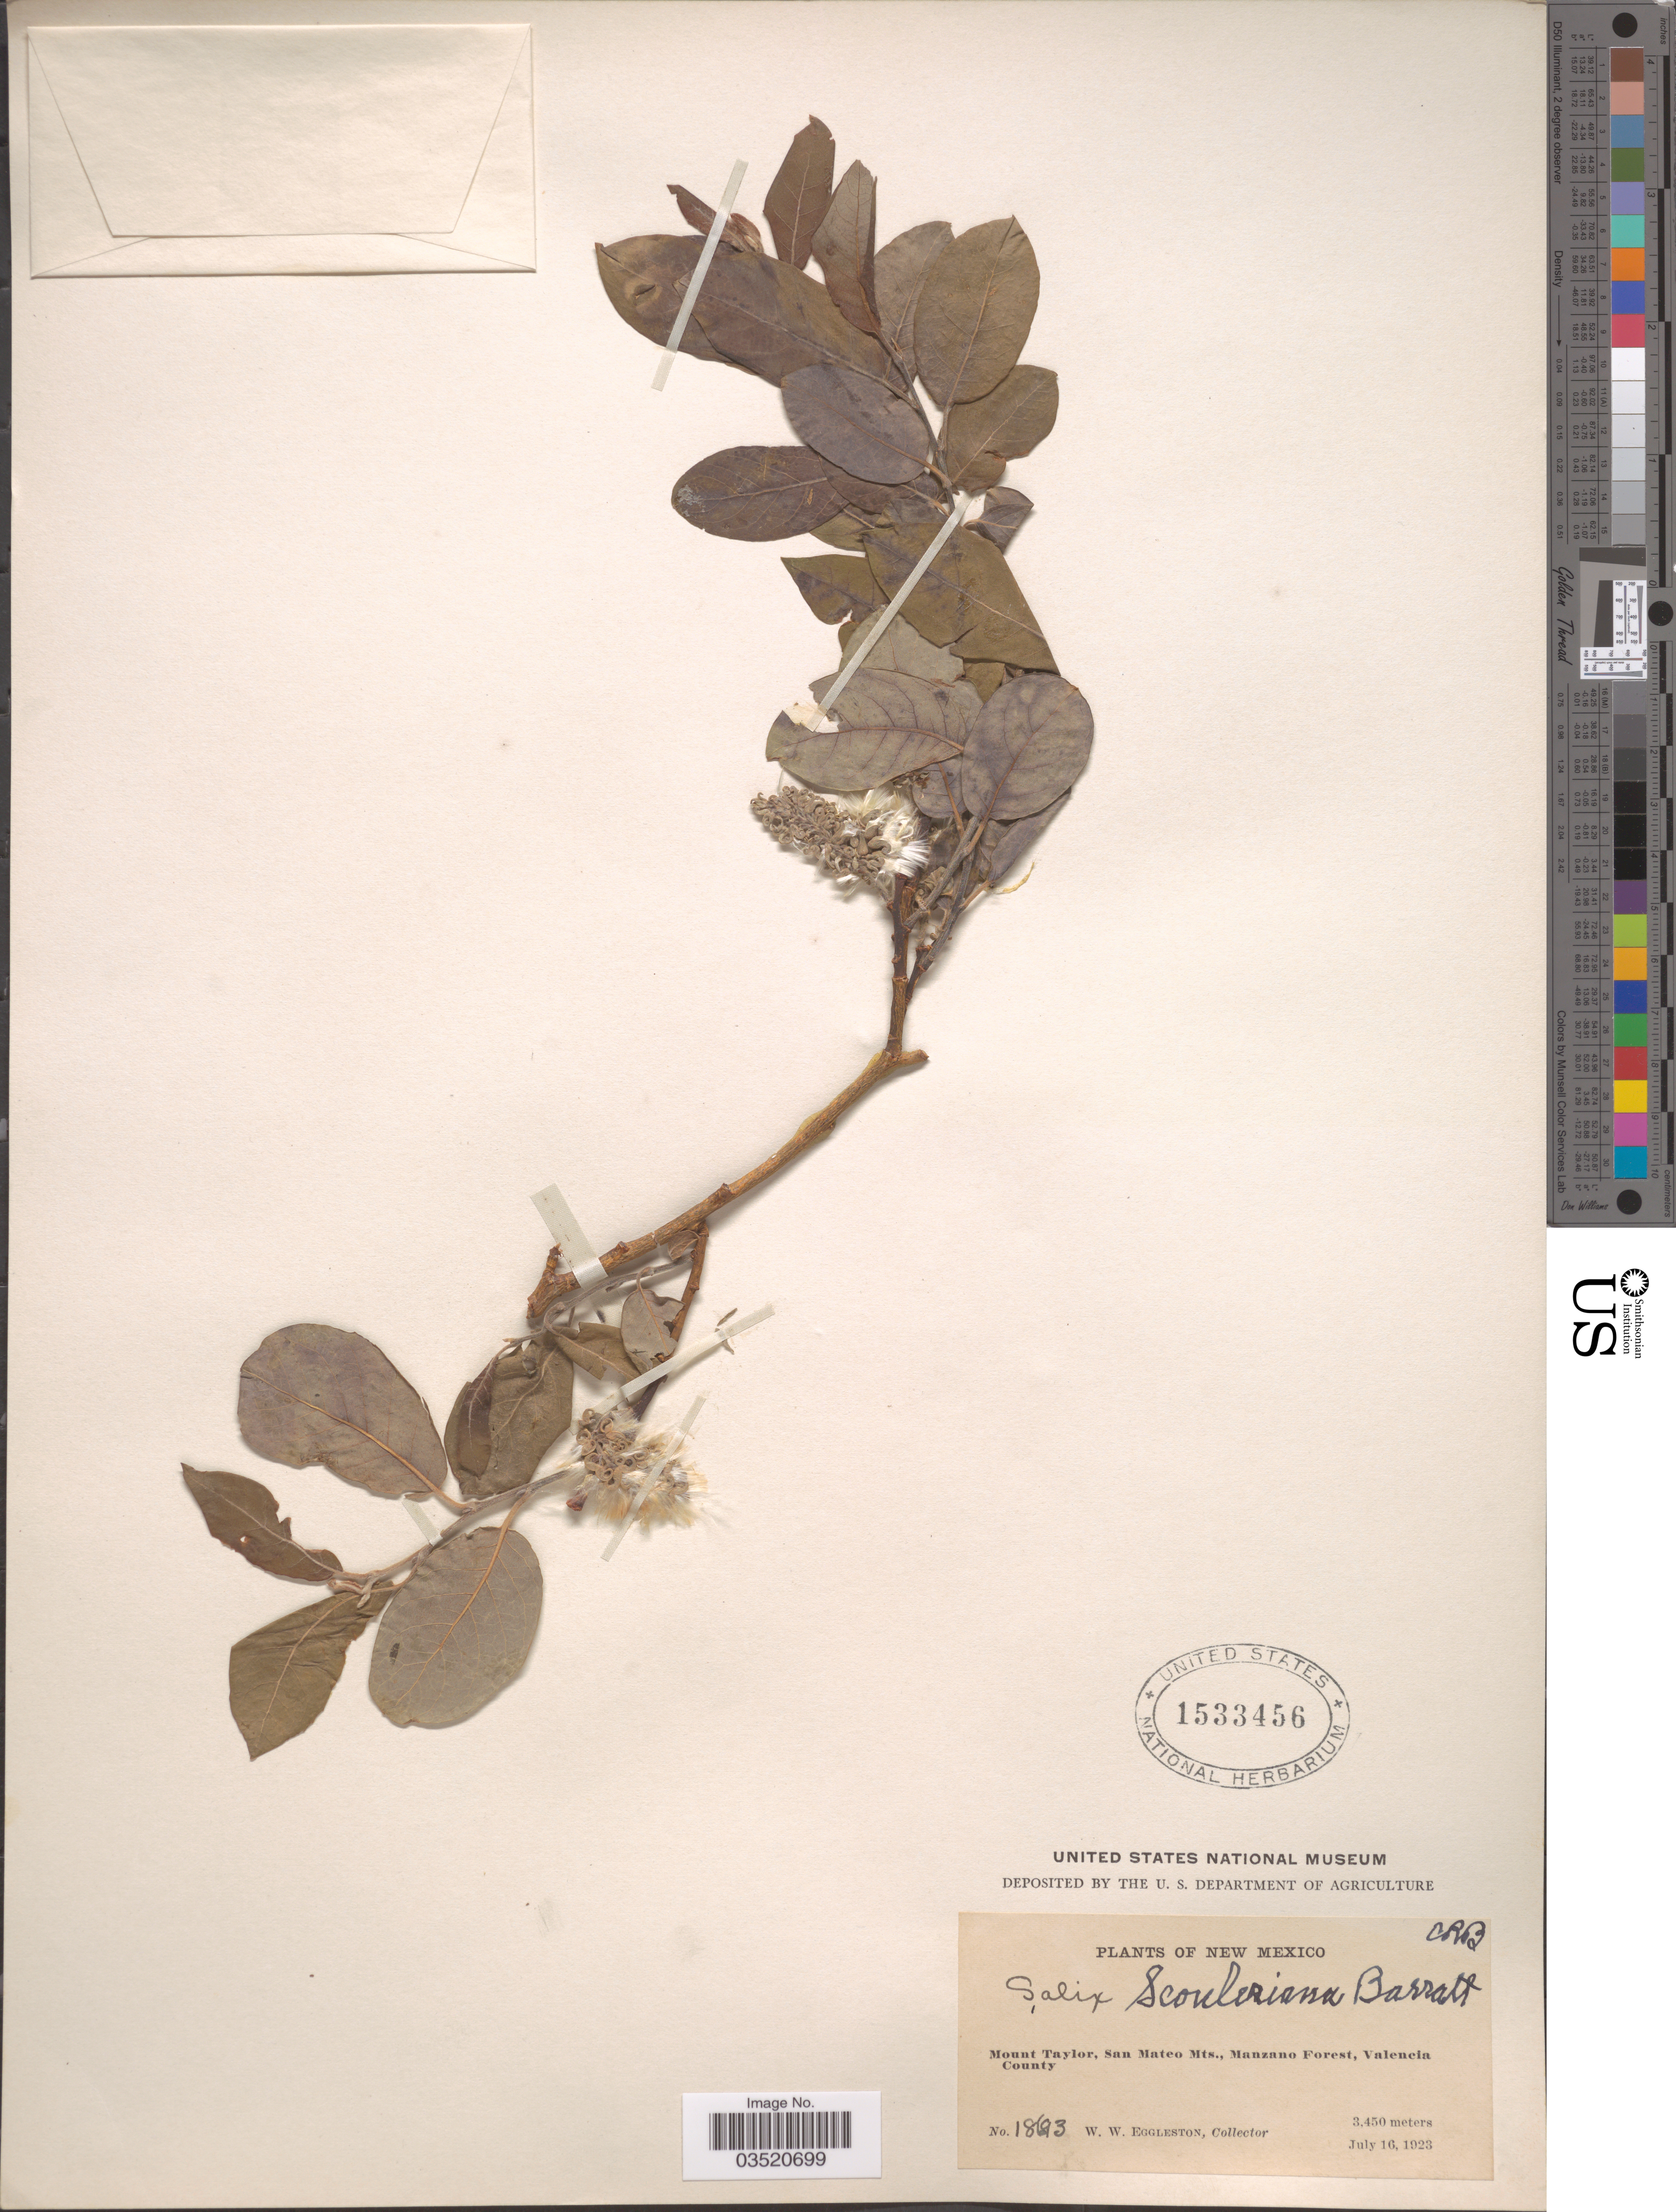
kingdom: Plantae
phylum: Tracheophyta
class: Magnoliopsida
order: Malpighiales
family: Salicaceae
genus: Salix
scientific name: Salix scouleriana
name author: Barratt ex Hook.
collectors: W. W. Eggleston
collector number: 18693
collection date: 1923-07-16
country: United States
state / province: New Mexico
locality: Mount Taylor, San Mateo Mts., Manzano Forest, Valencia County.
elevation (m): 3450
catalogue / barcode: US 1533456